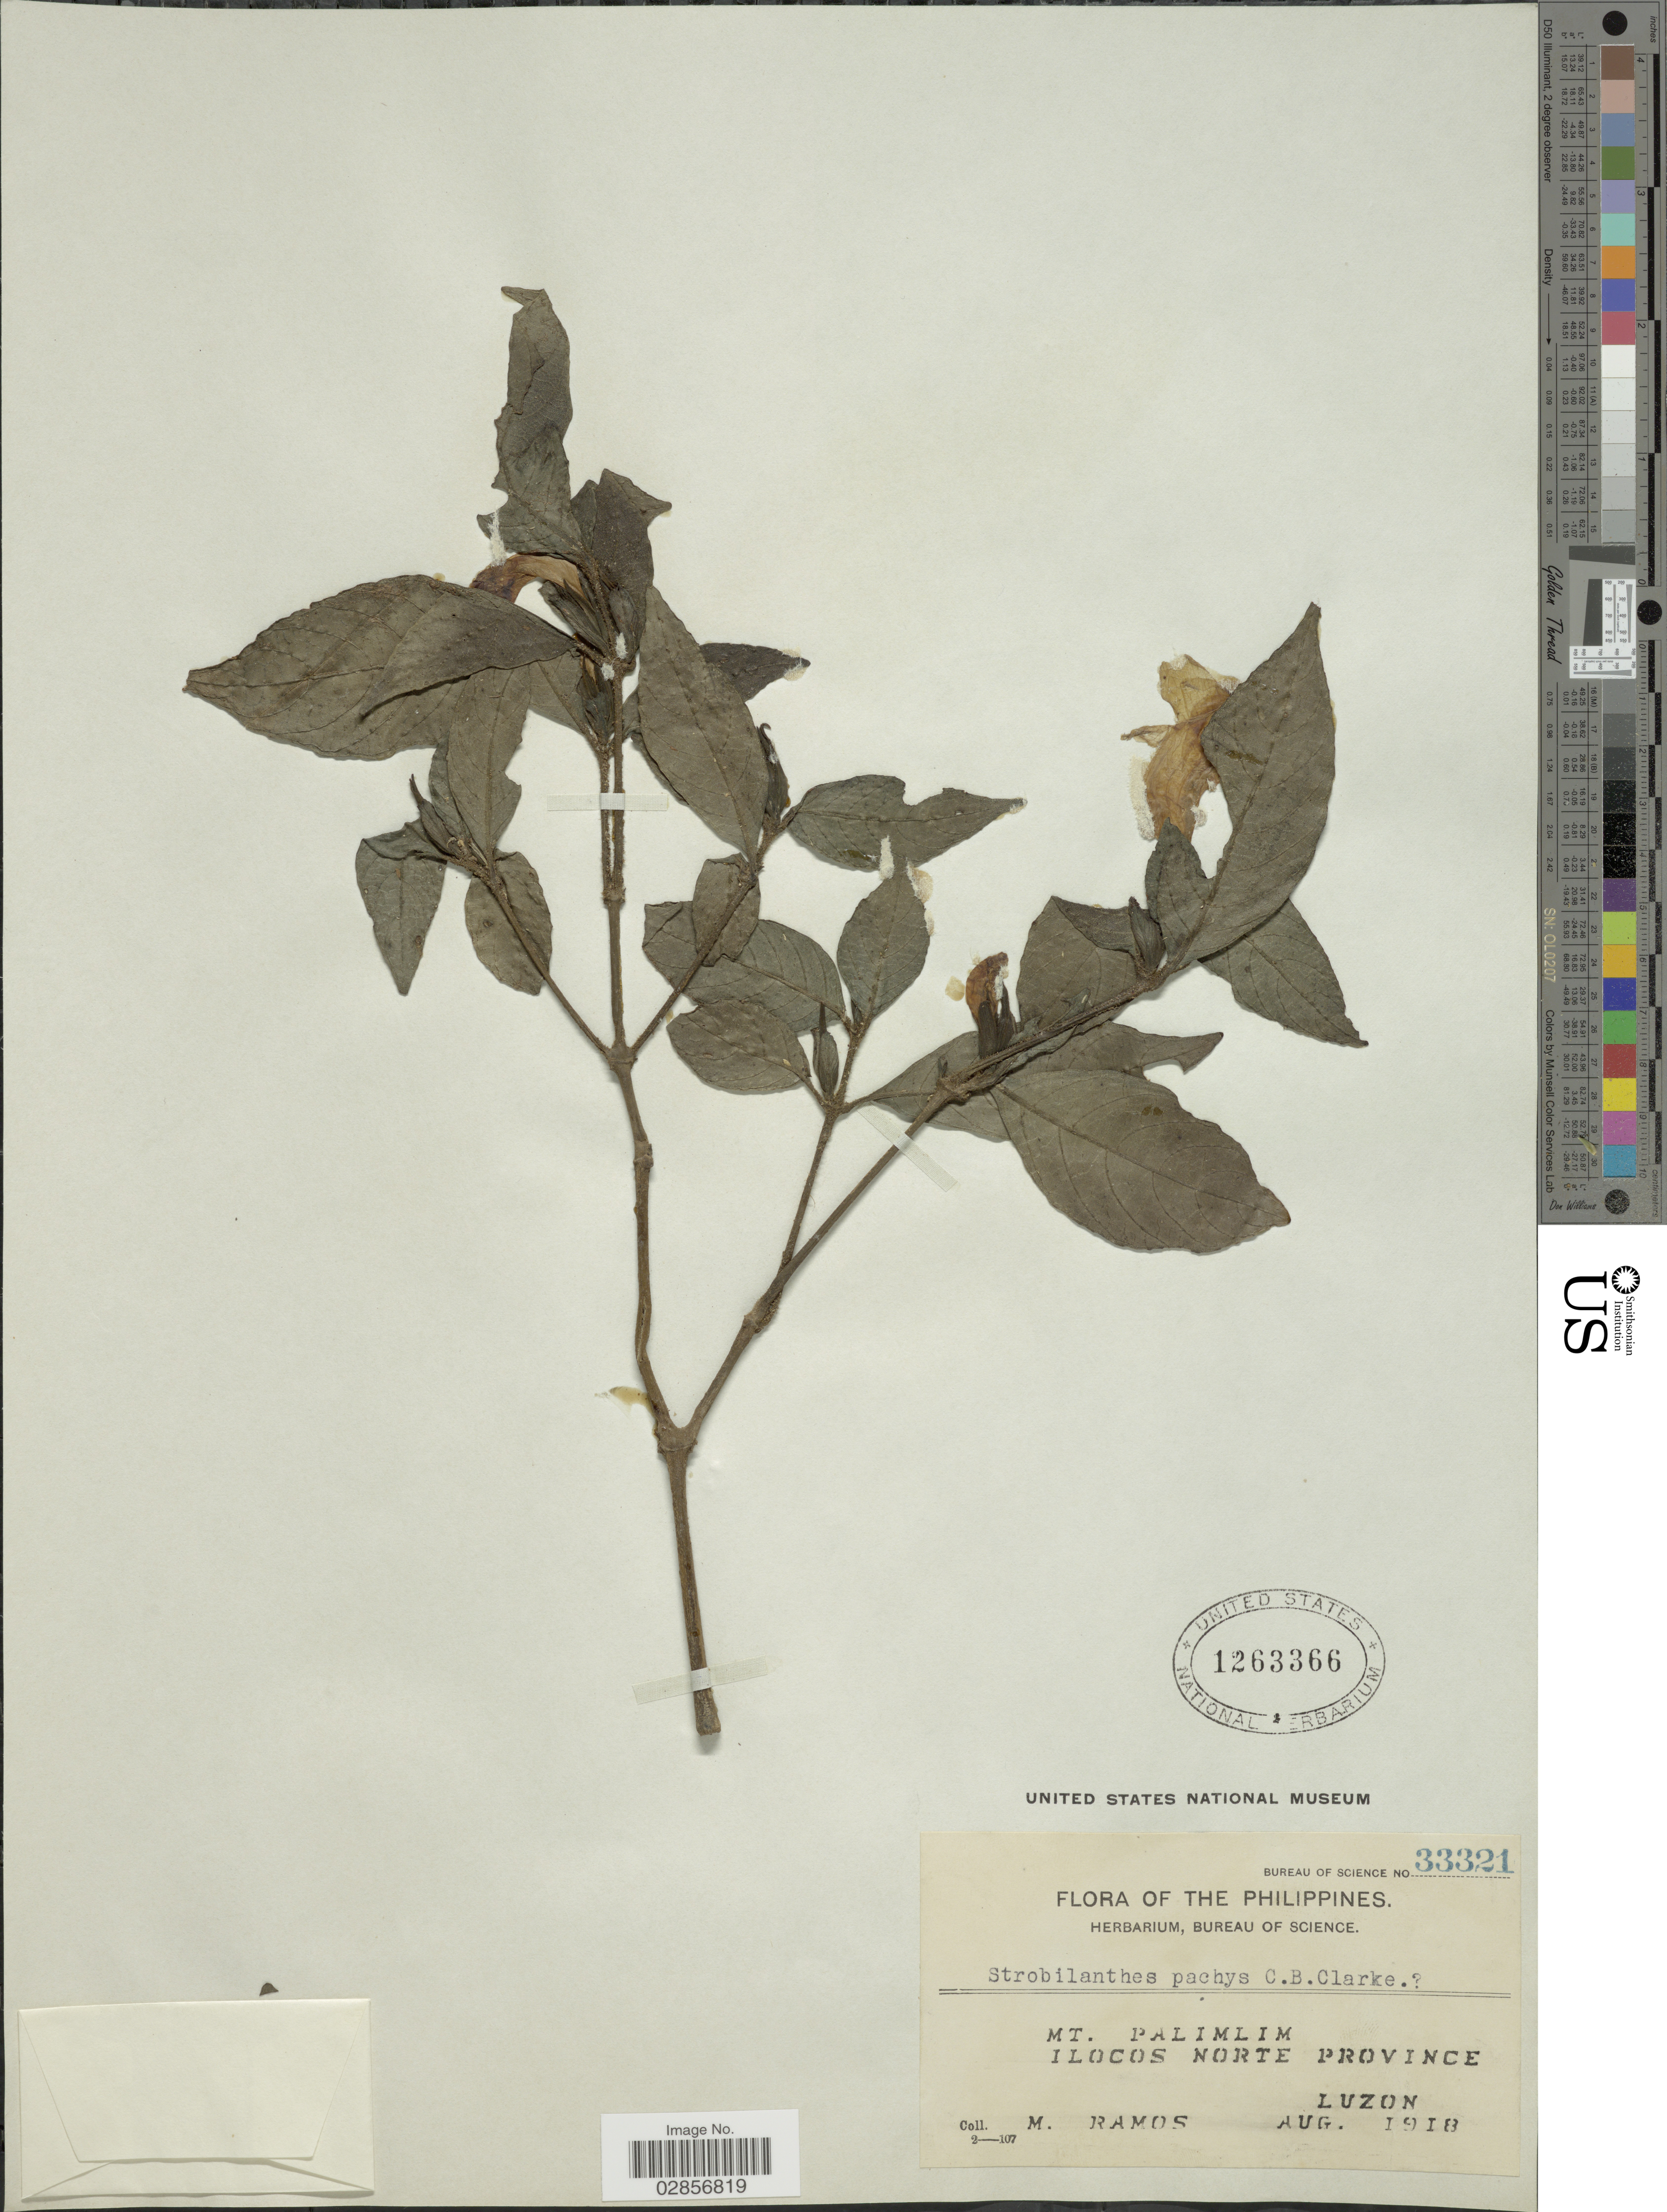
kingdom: Plantae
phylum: Tracheophyta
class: Magnoliopsida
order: Lamiales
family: Acanthaceae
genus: Strobilanthes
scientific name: Strobilanthes pachys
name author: C.B. Clarke ex Merr.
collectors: M. Ramos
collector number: Bureau of Science 33321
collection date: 1918-08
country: Philippines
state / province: Ilocos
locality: Mt. Palimlim. Ilocos Norte Province.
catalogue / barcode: US 1263366